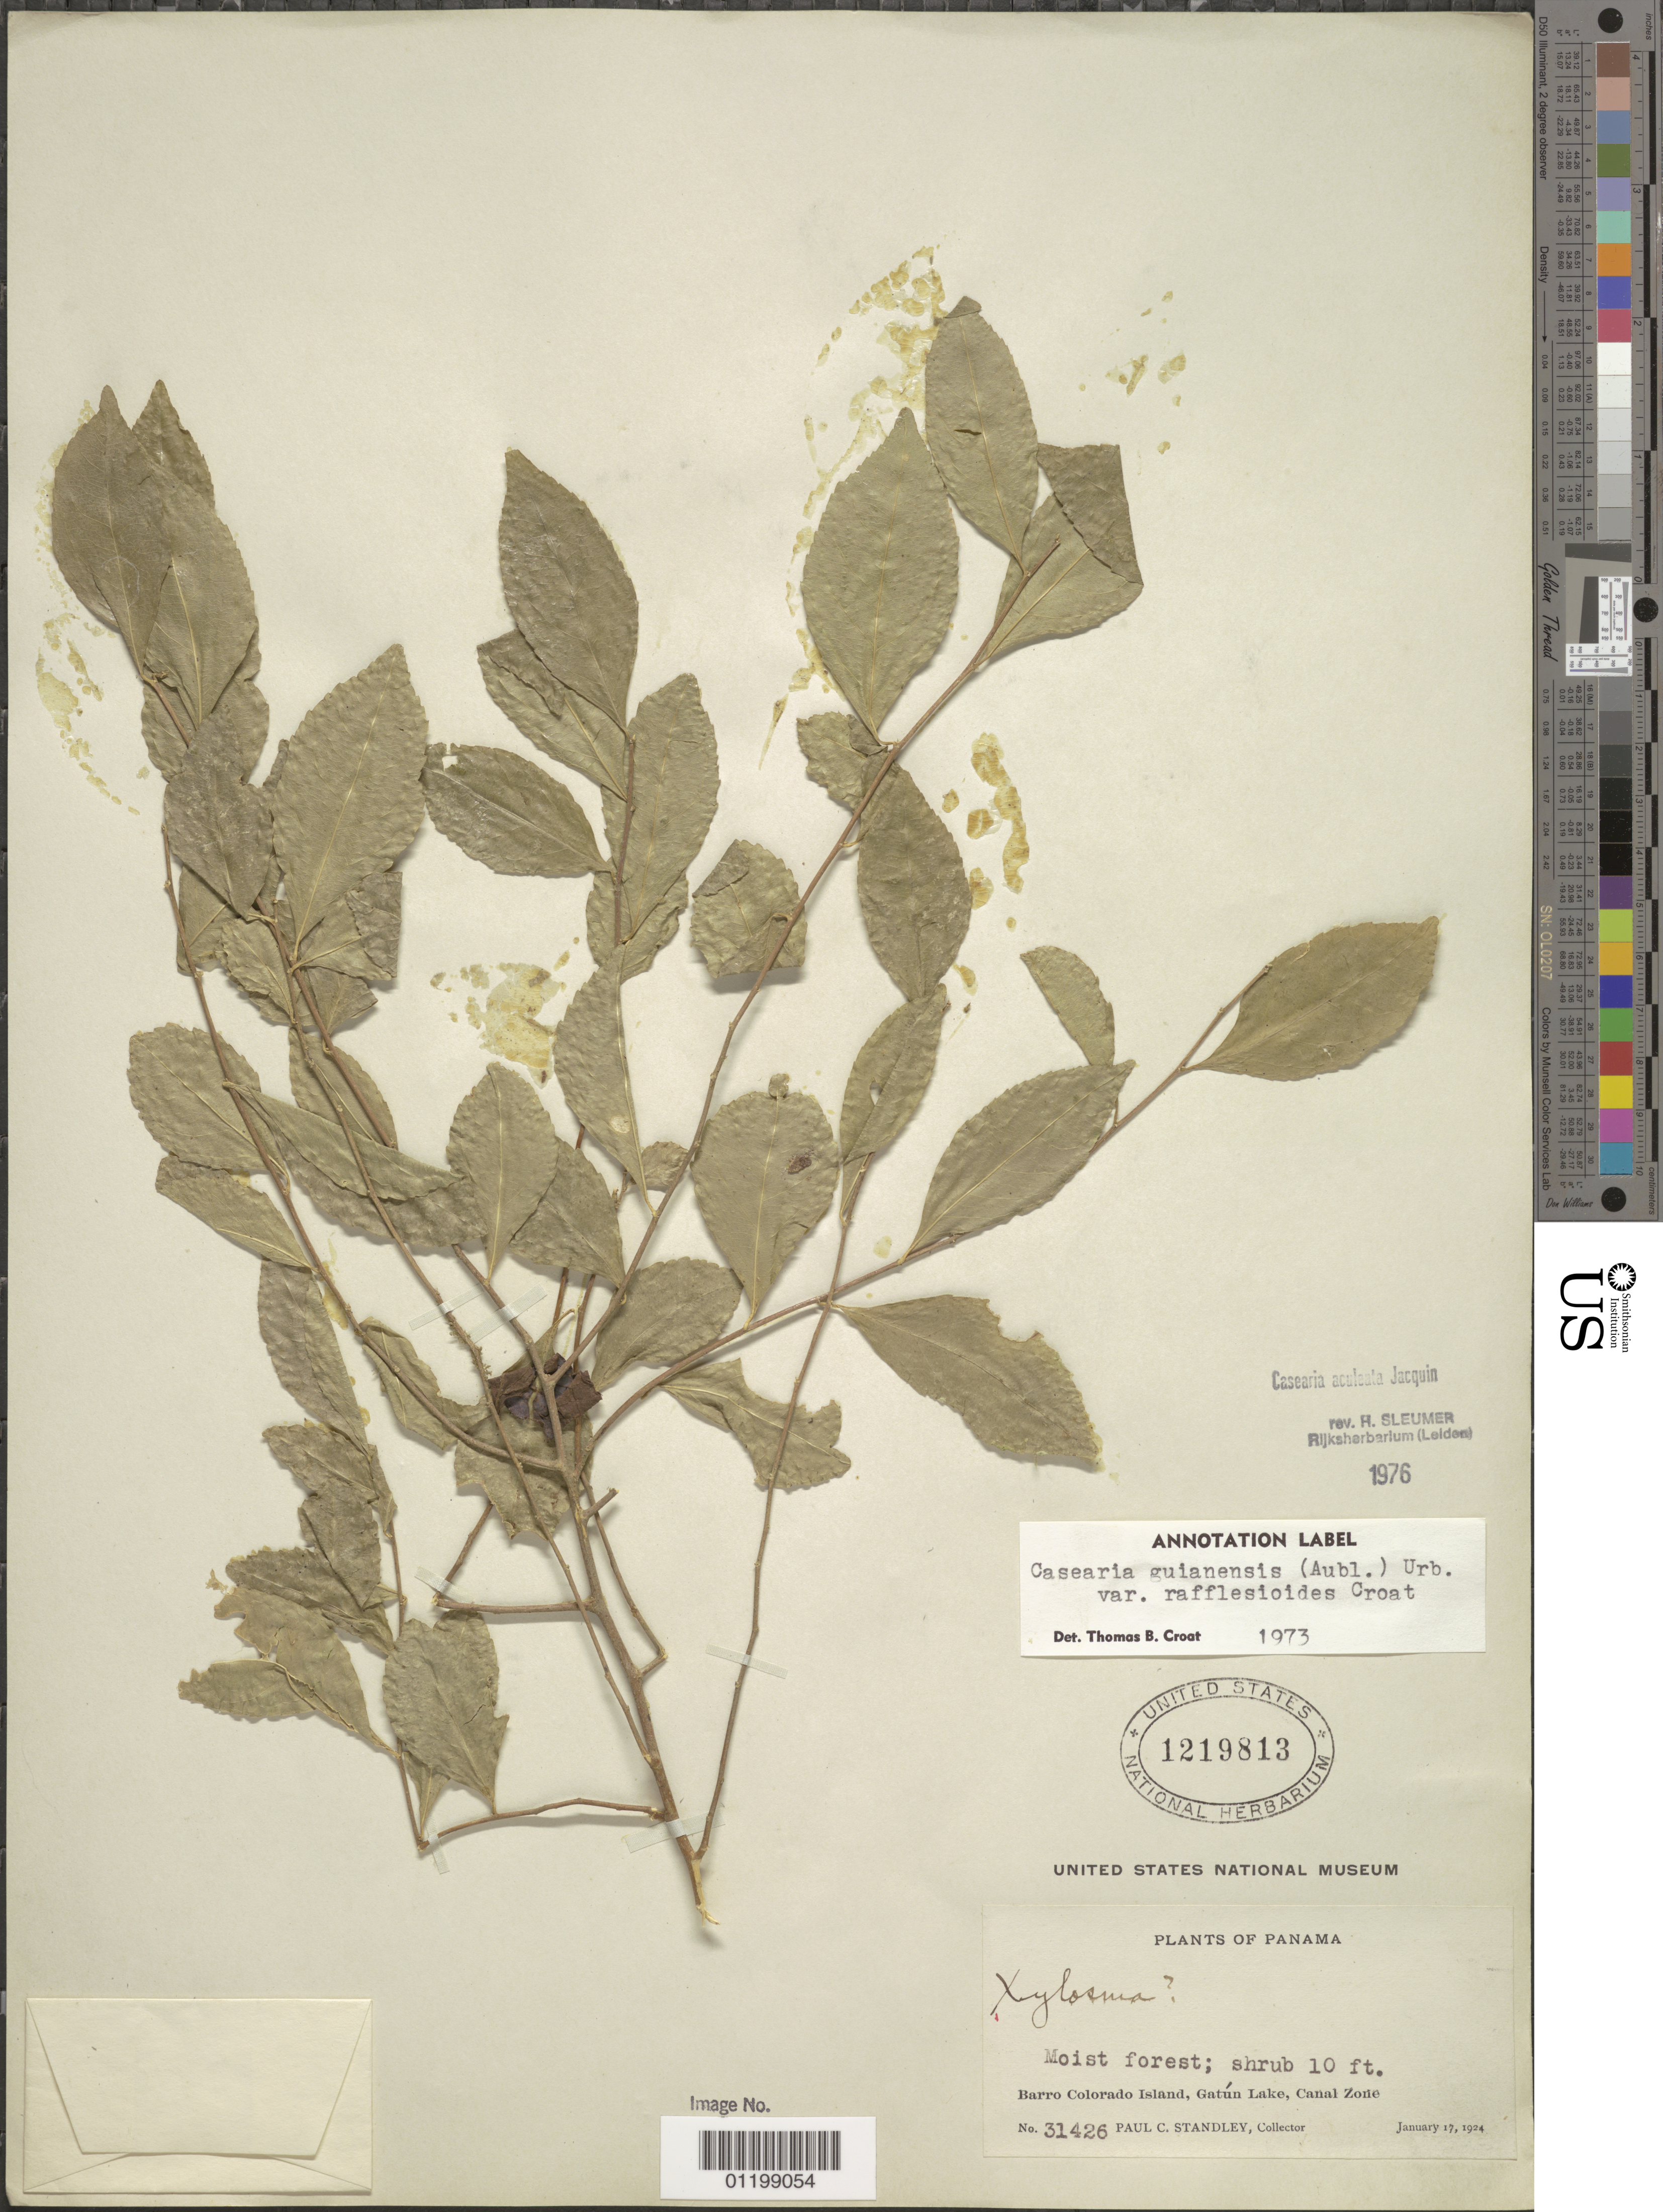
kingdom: Plantae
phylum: Tracheophyta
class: Magnoliopsida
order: Malpighiales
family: Salicaceae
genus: Casearia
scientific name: Casearia aculeata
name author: Jacq.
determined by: Sleumer, H. O.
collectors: P. C. Standley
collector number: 31426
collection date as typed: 17 Jan 1924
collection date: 1924-01-17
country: Panama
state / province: Panamá Oeste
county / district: Canal Zone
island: Barro Colorado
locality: Barro Colorado Island, Gatun Lake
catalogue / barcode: US 1219813